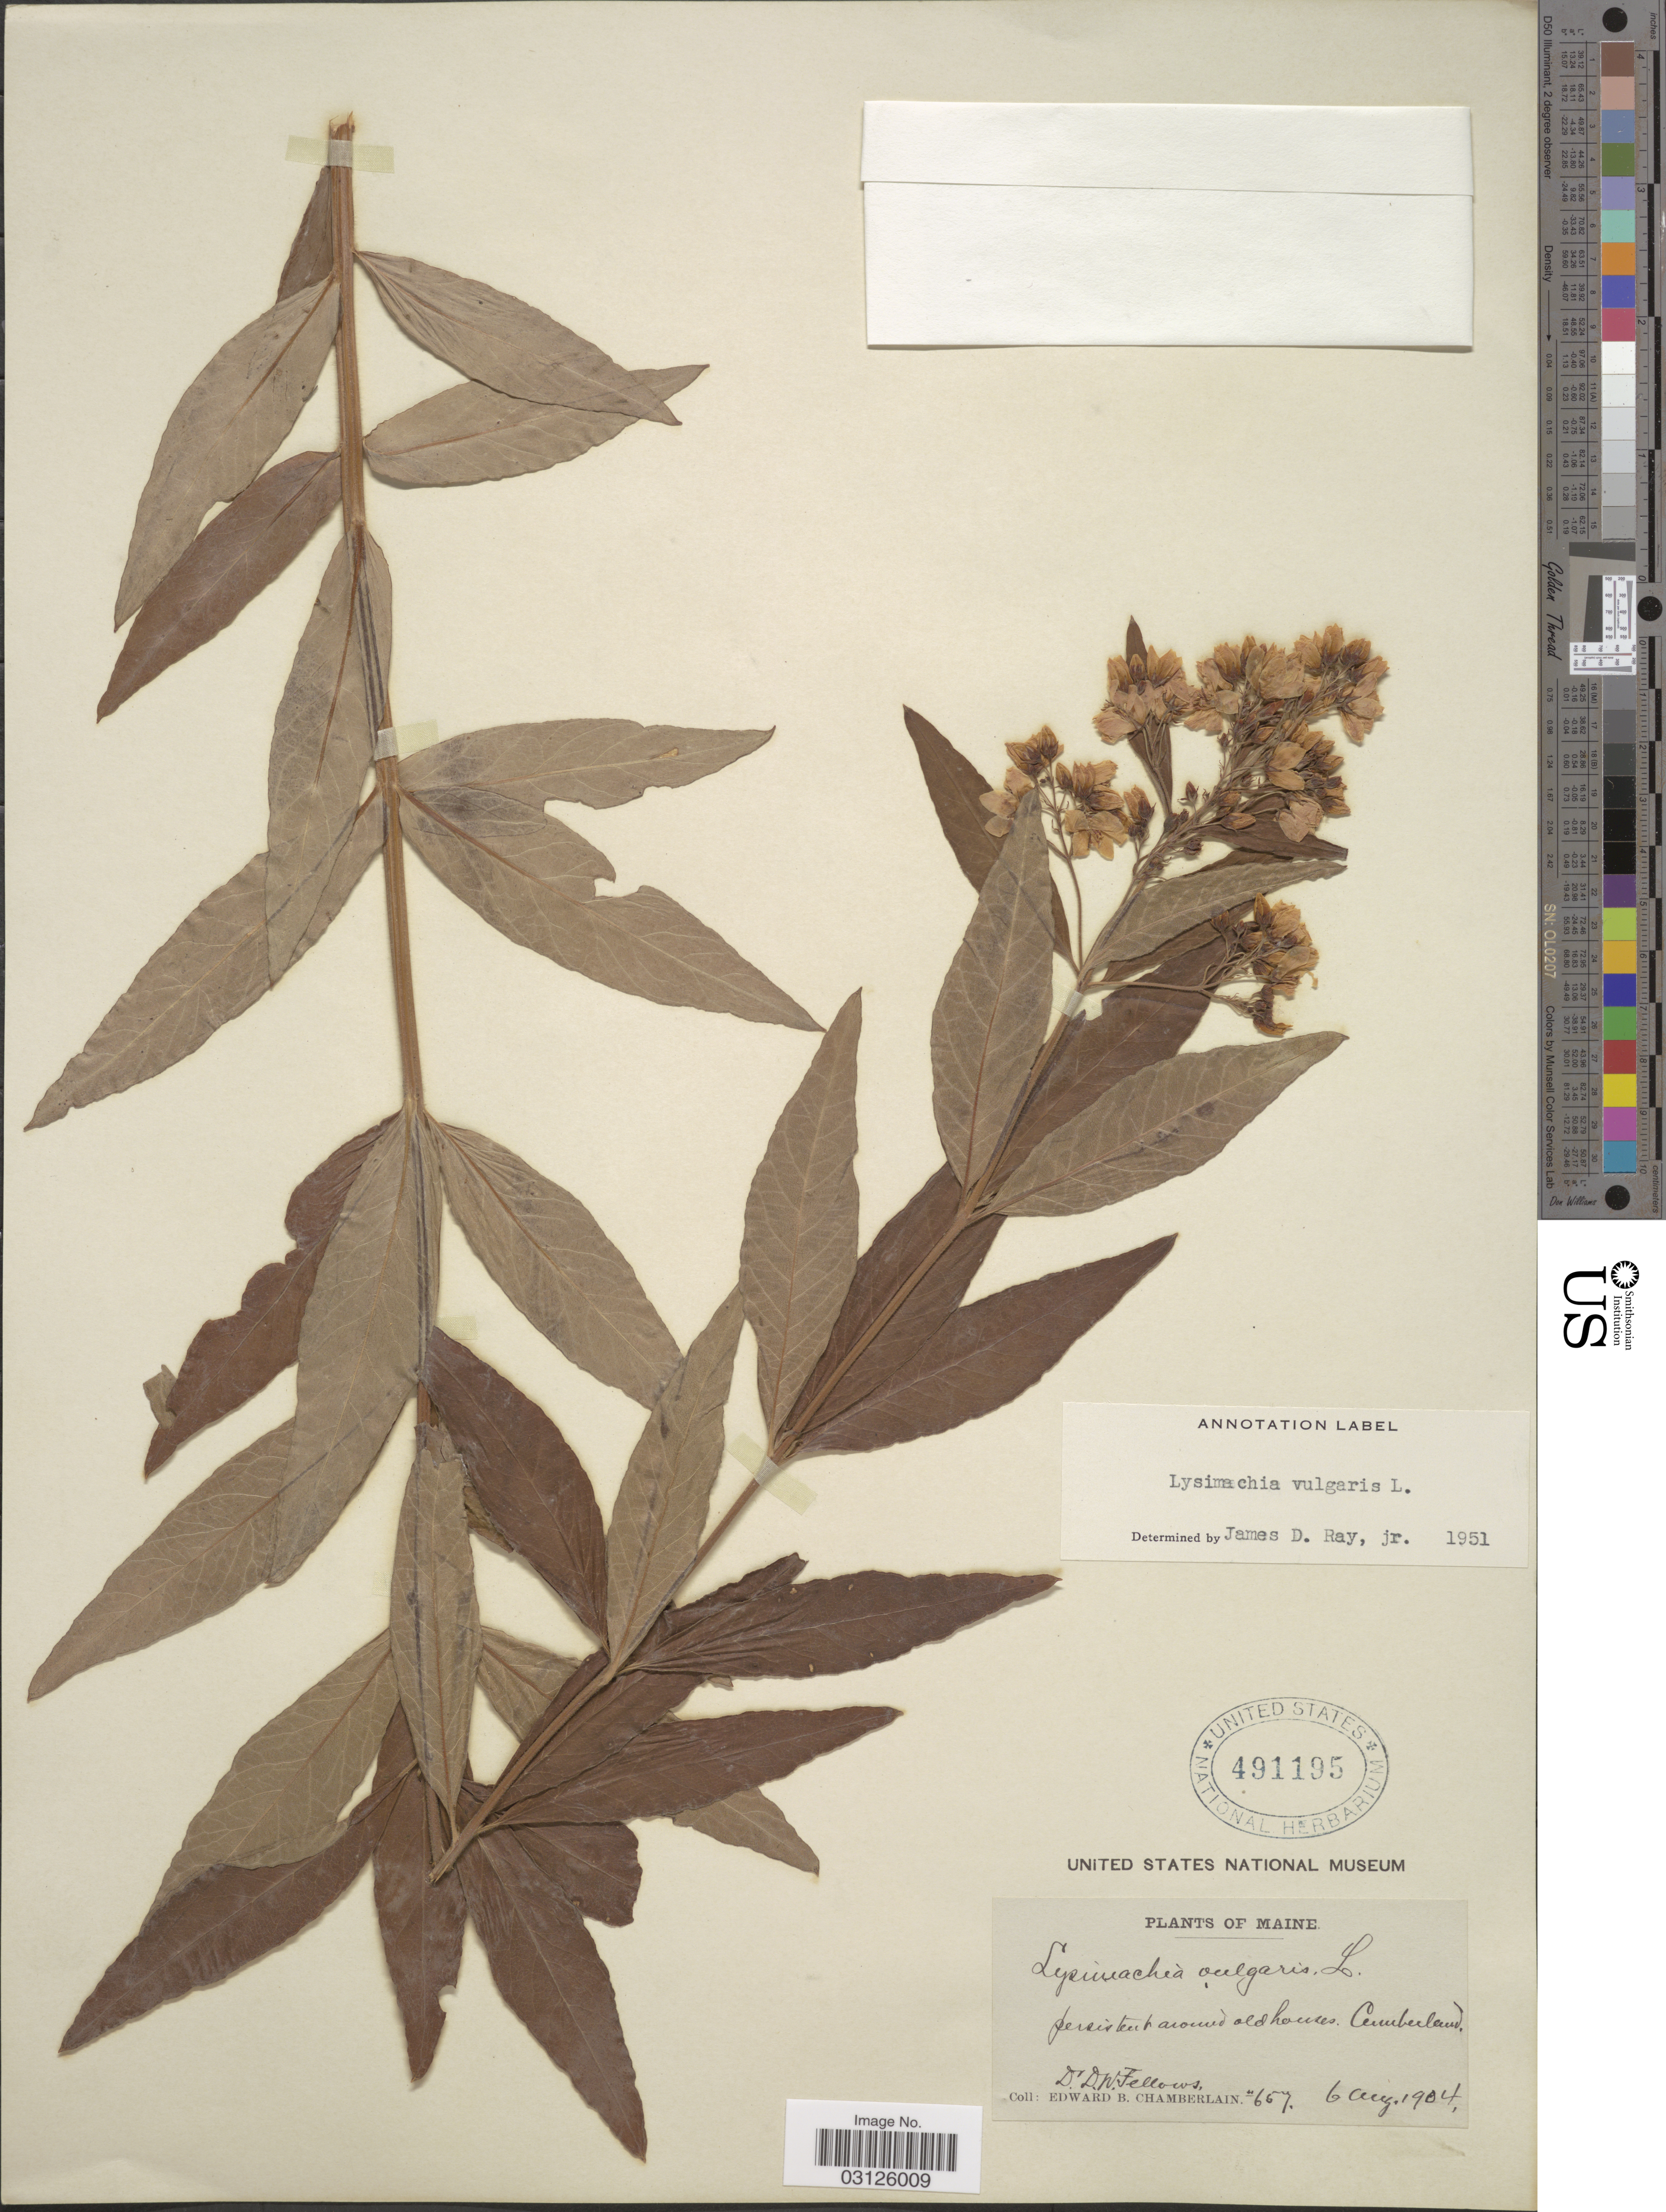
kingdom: Plantae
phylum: Tracheophyta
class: Magnoliopsida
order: Ericales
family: Primulaceae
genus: Lysimachia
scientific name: Lysimachia vulgaris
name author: L.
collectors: E. Chamberlain & D. W. Fellows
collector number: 657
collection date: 1904-08-06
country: United States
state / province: Maine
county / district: Cumberland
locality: Cumberland.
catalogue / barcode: US 491195